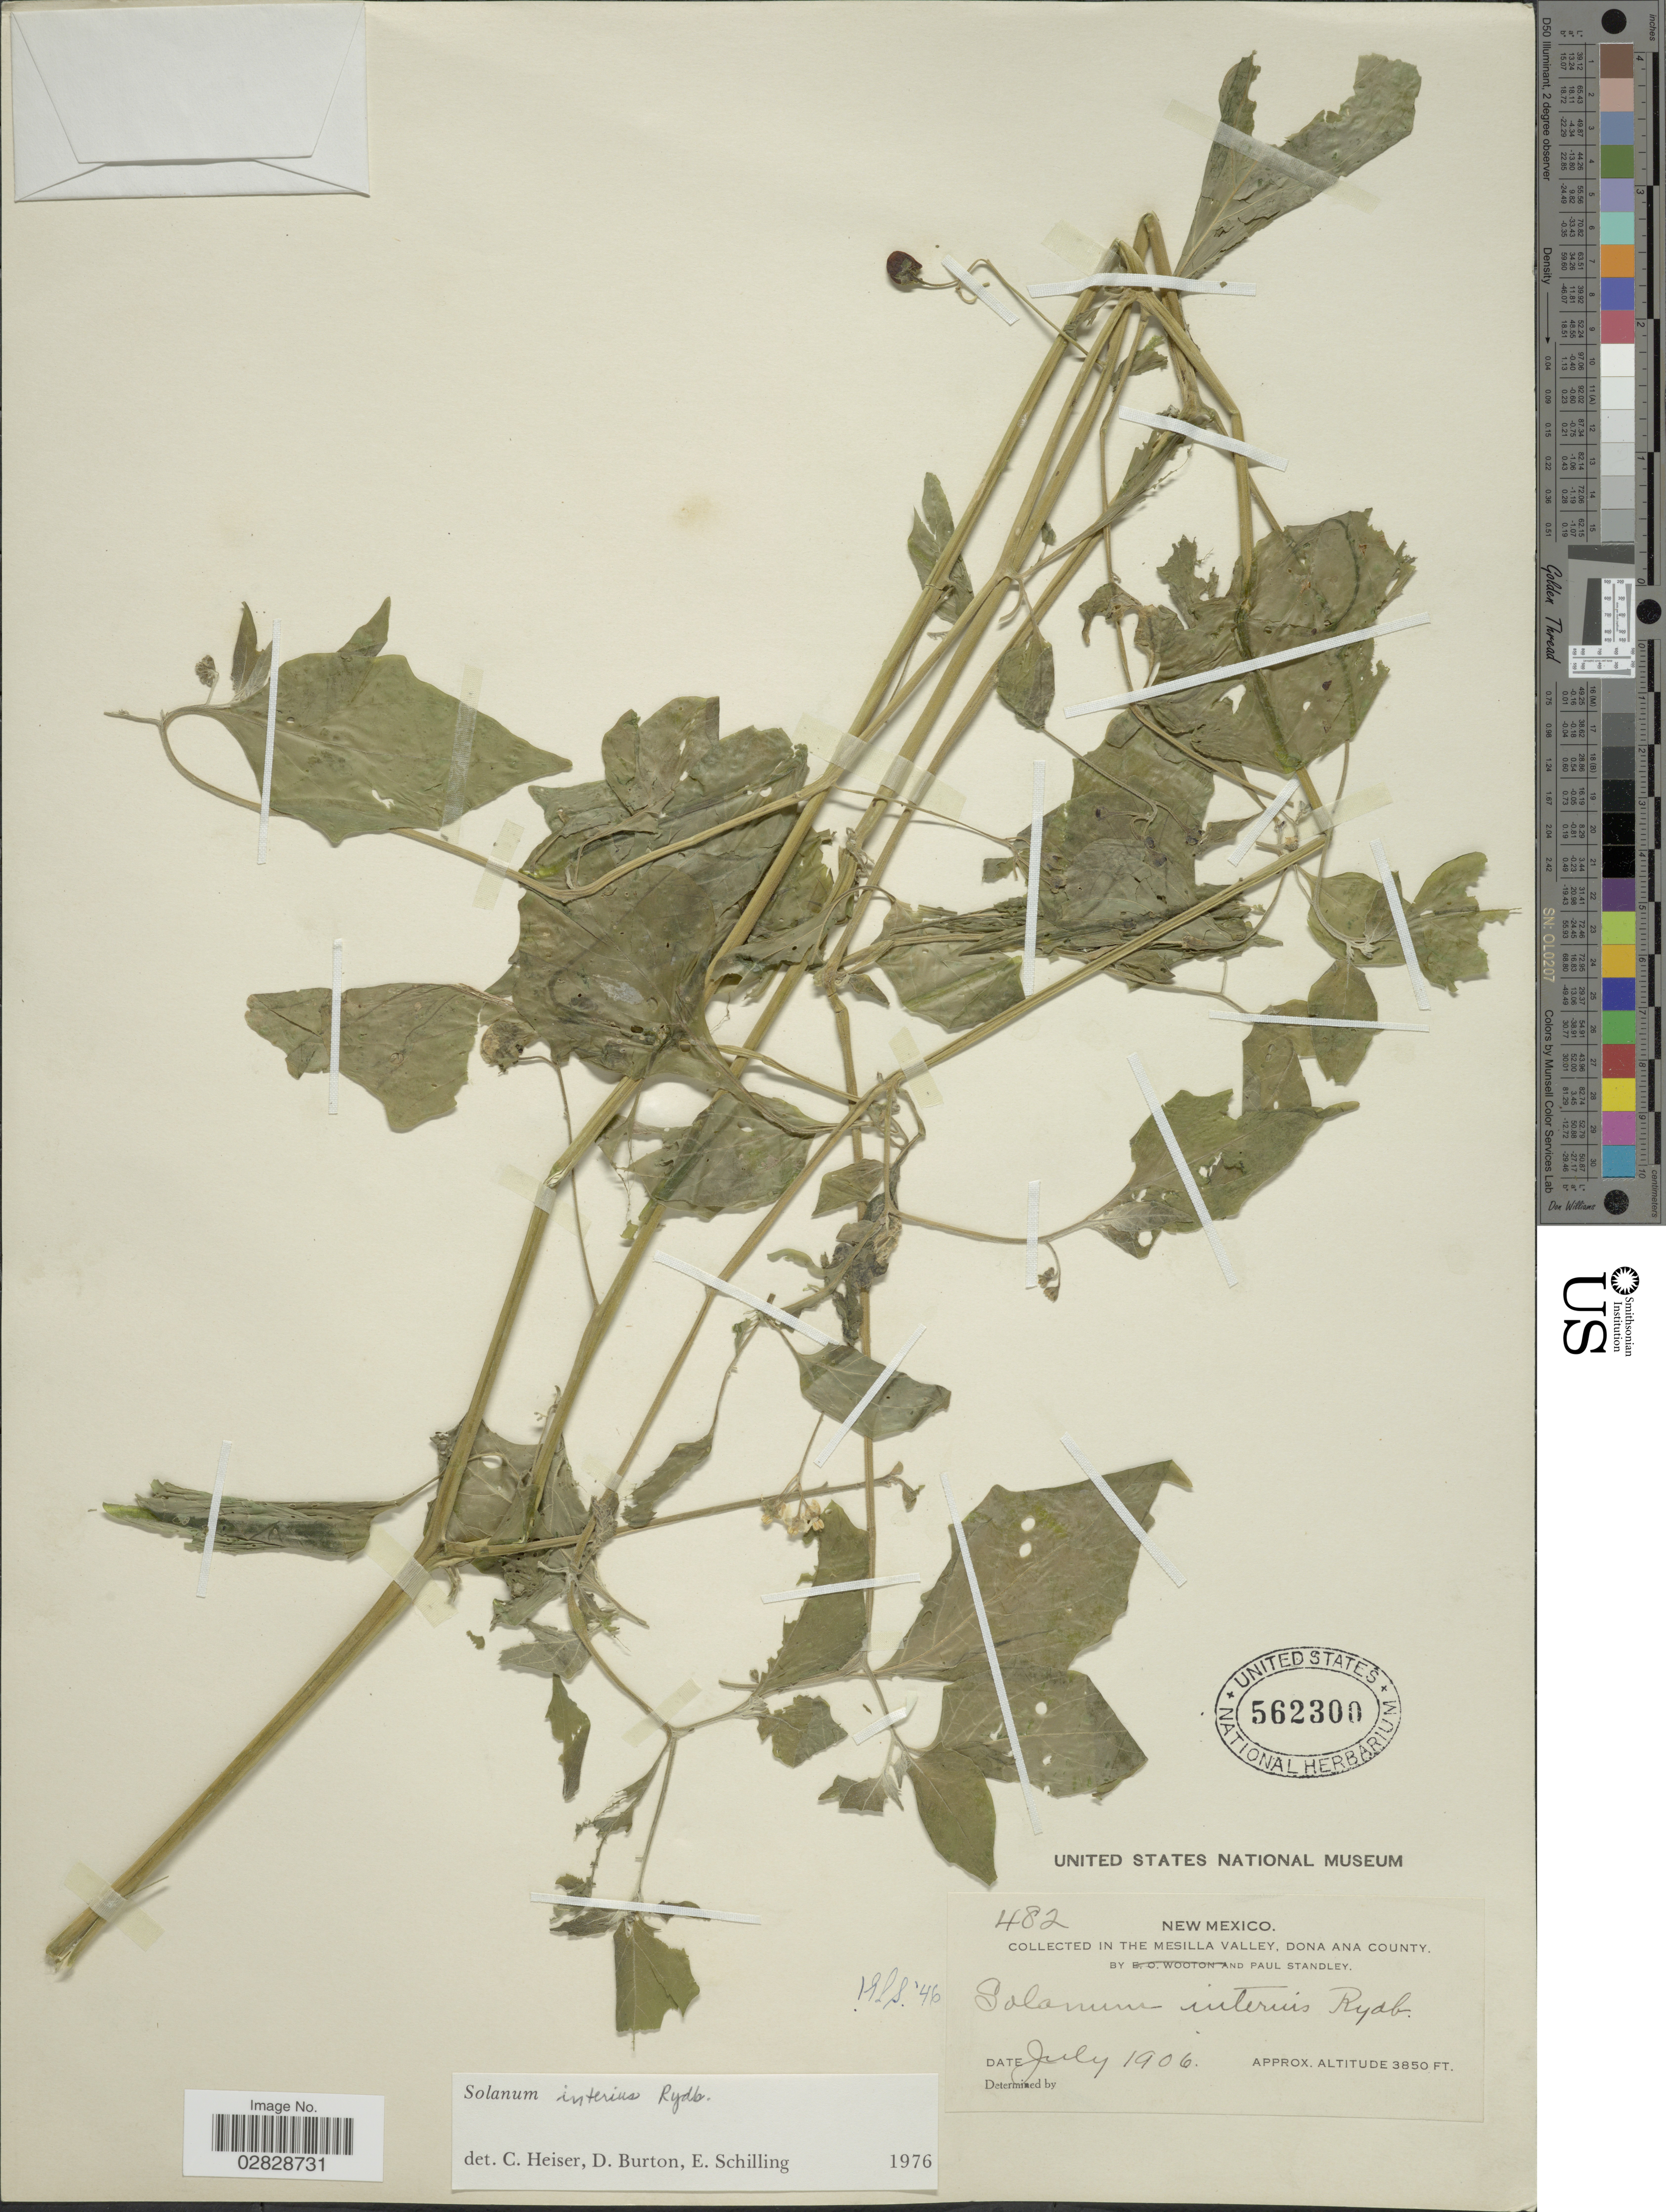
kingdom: Plantae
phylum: Tracheophyta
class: Magnoliopsida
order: Solanales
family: Solanaceae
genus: Solanum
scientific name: Solanum interius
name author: Rydb.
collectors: P. C. Standley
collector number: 482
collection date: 1906-07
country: United States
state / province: New Mexico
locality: In the Mesilla Valley, Dona Ana County.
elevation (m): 1173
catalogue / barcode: US 562300